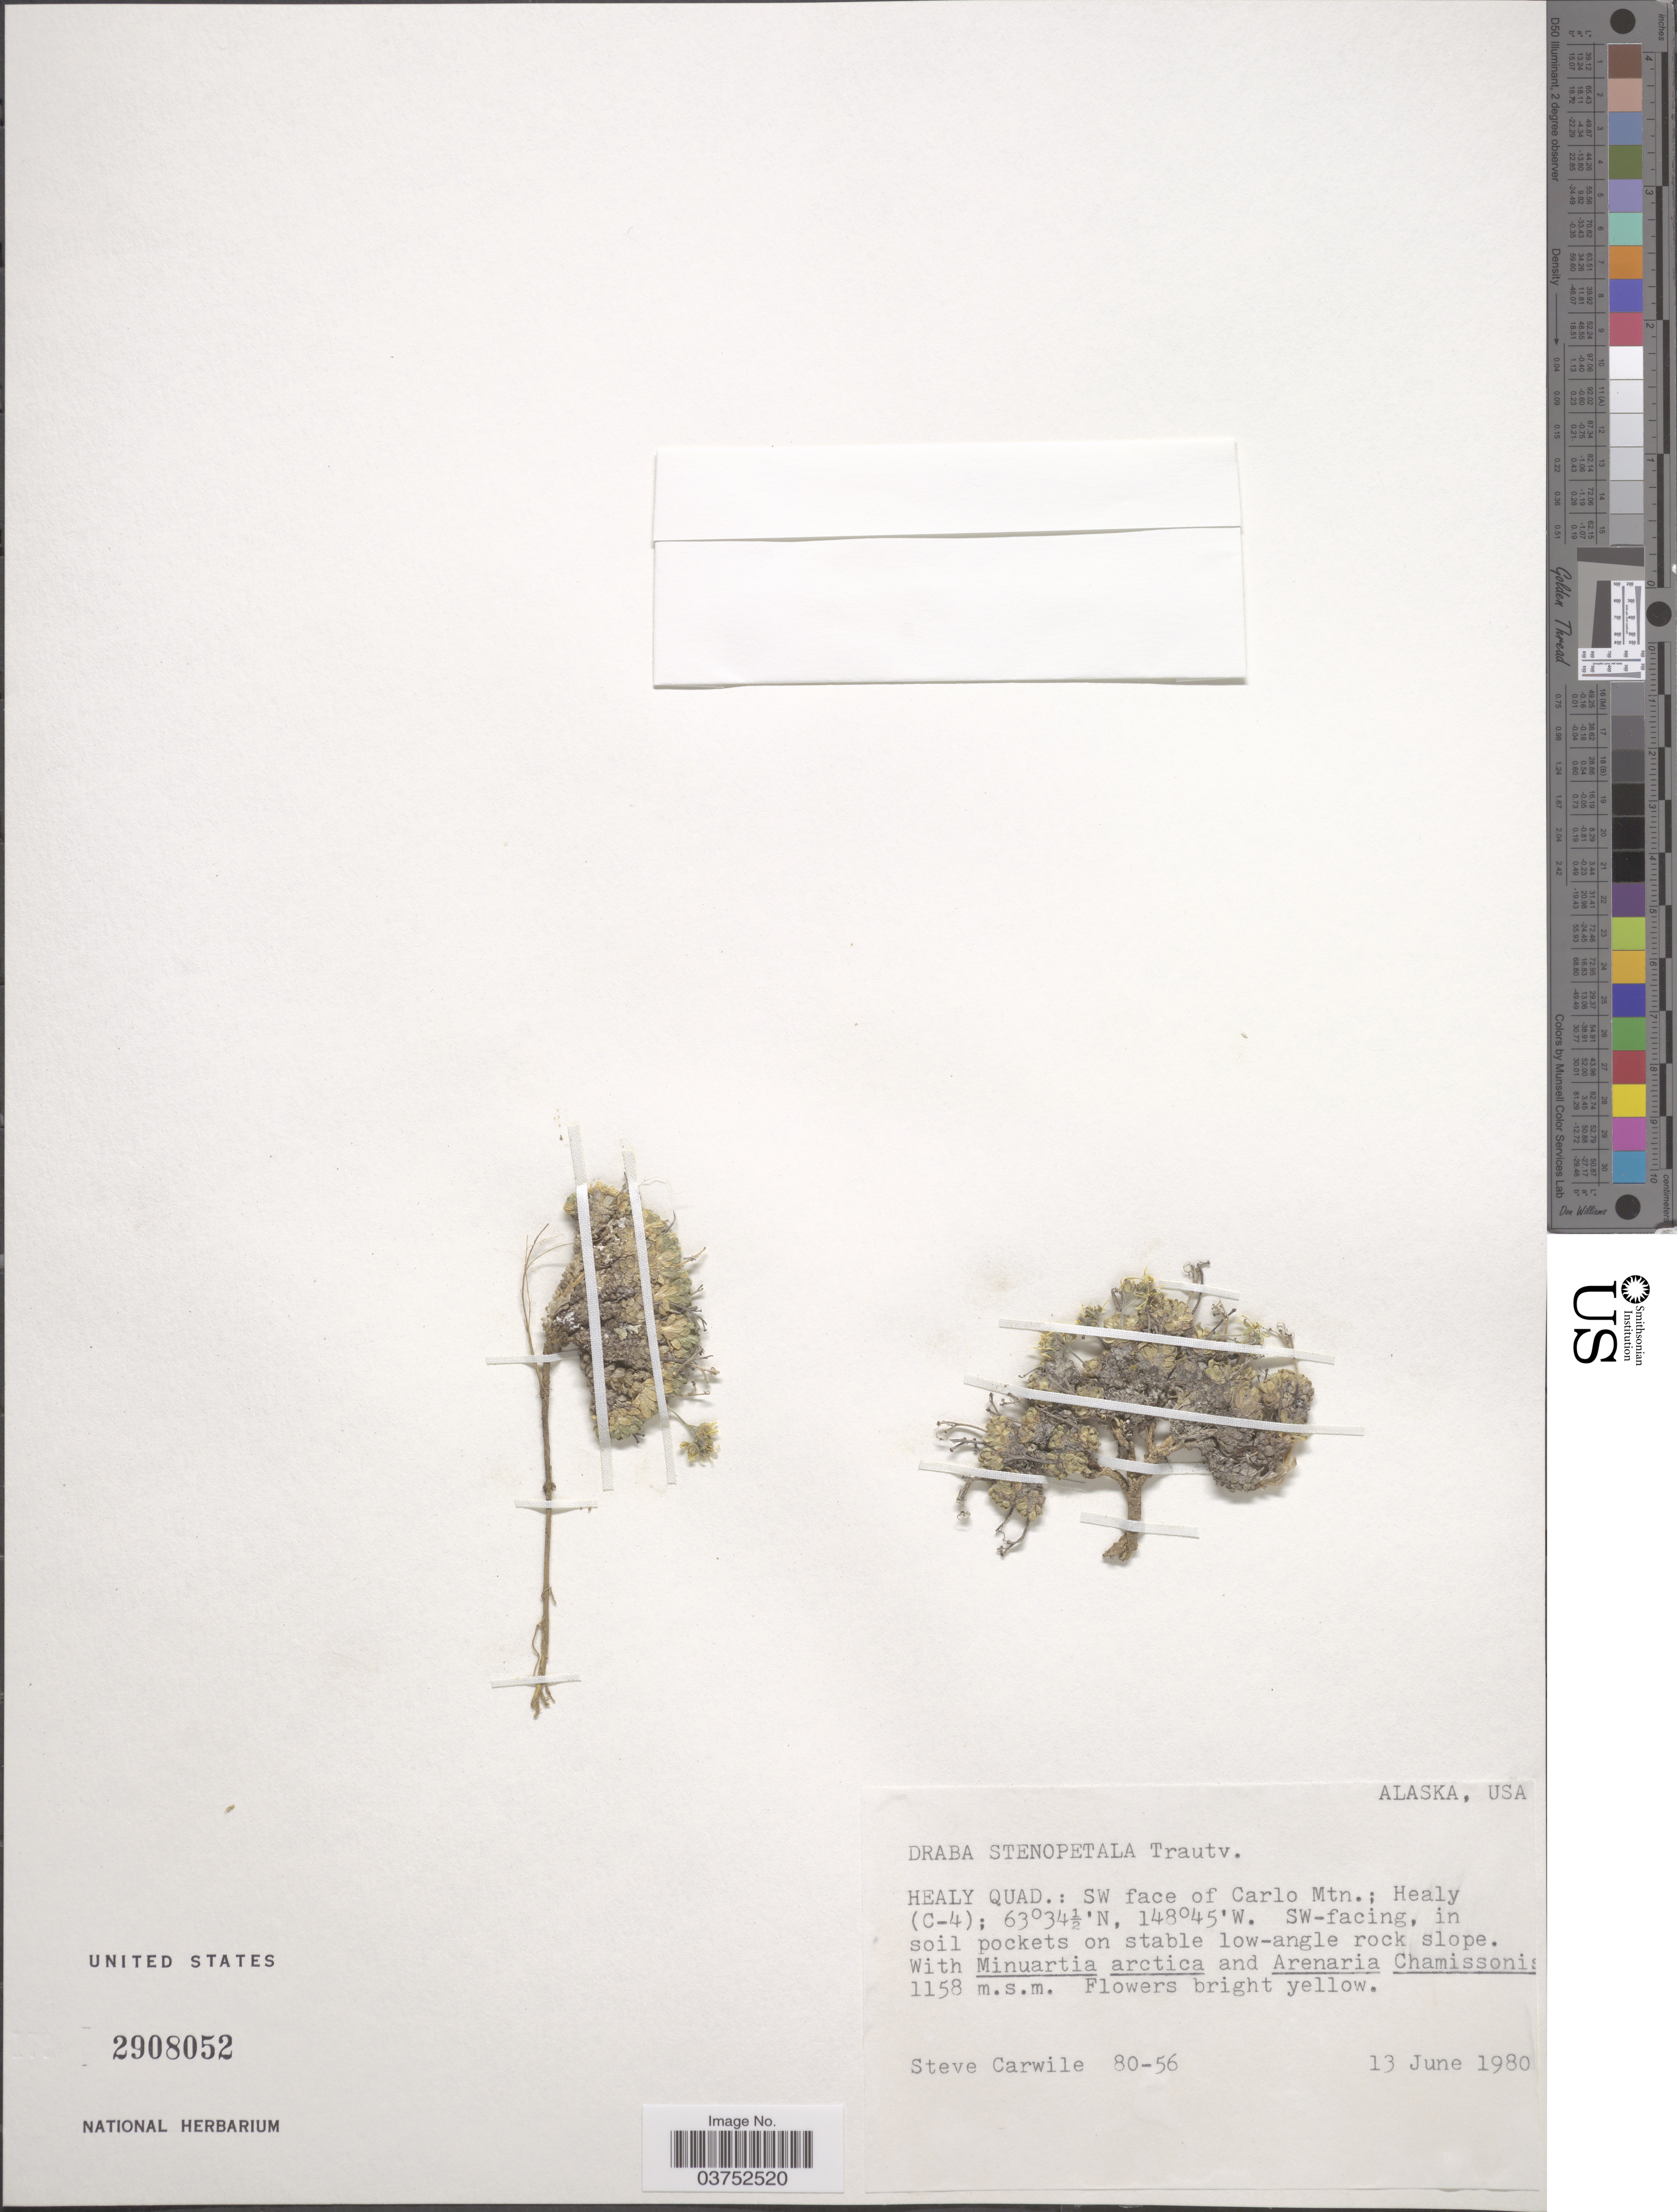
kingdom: Plantae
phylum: Tracheophyta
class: Magnoliopsida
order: Brassicales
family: Brassicaceae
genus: Draba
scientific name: Draba stenopetala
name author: Trautv.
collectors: S. Carwile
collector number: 80-56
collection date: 1980-06-13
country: United States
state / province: Alaska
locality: Healy Quad.: SW face of Carlo Mtn.; Healy (C-4).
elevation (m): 1158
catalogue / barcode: US 2908052